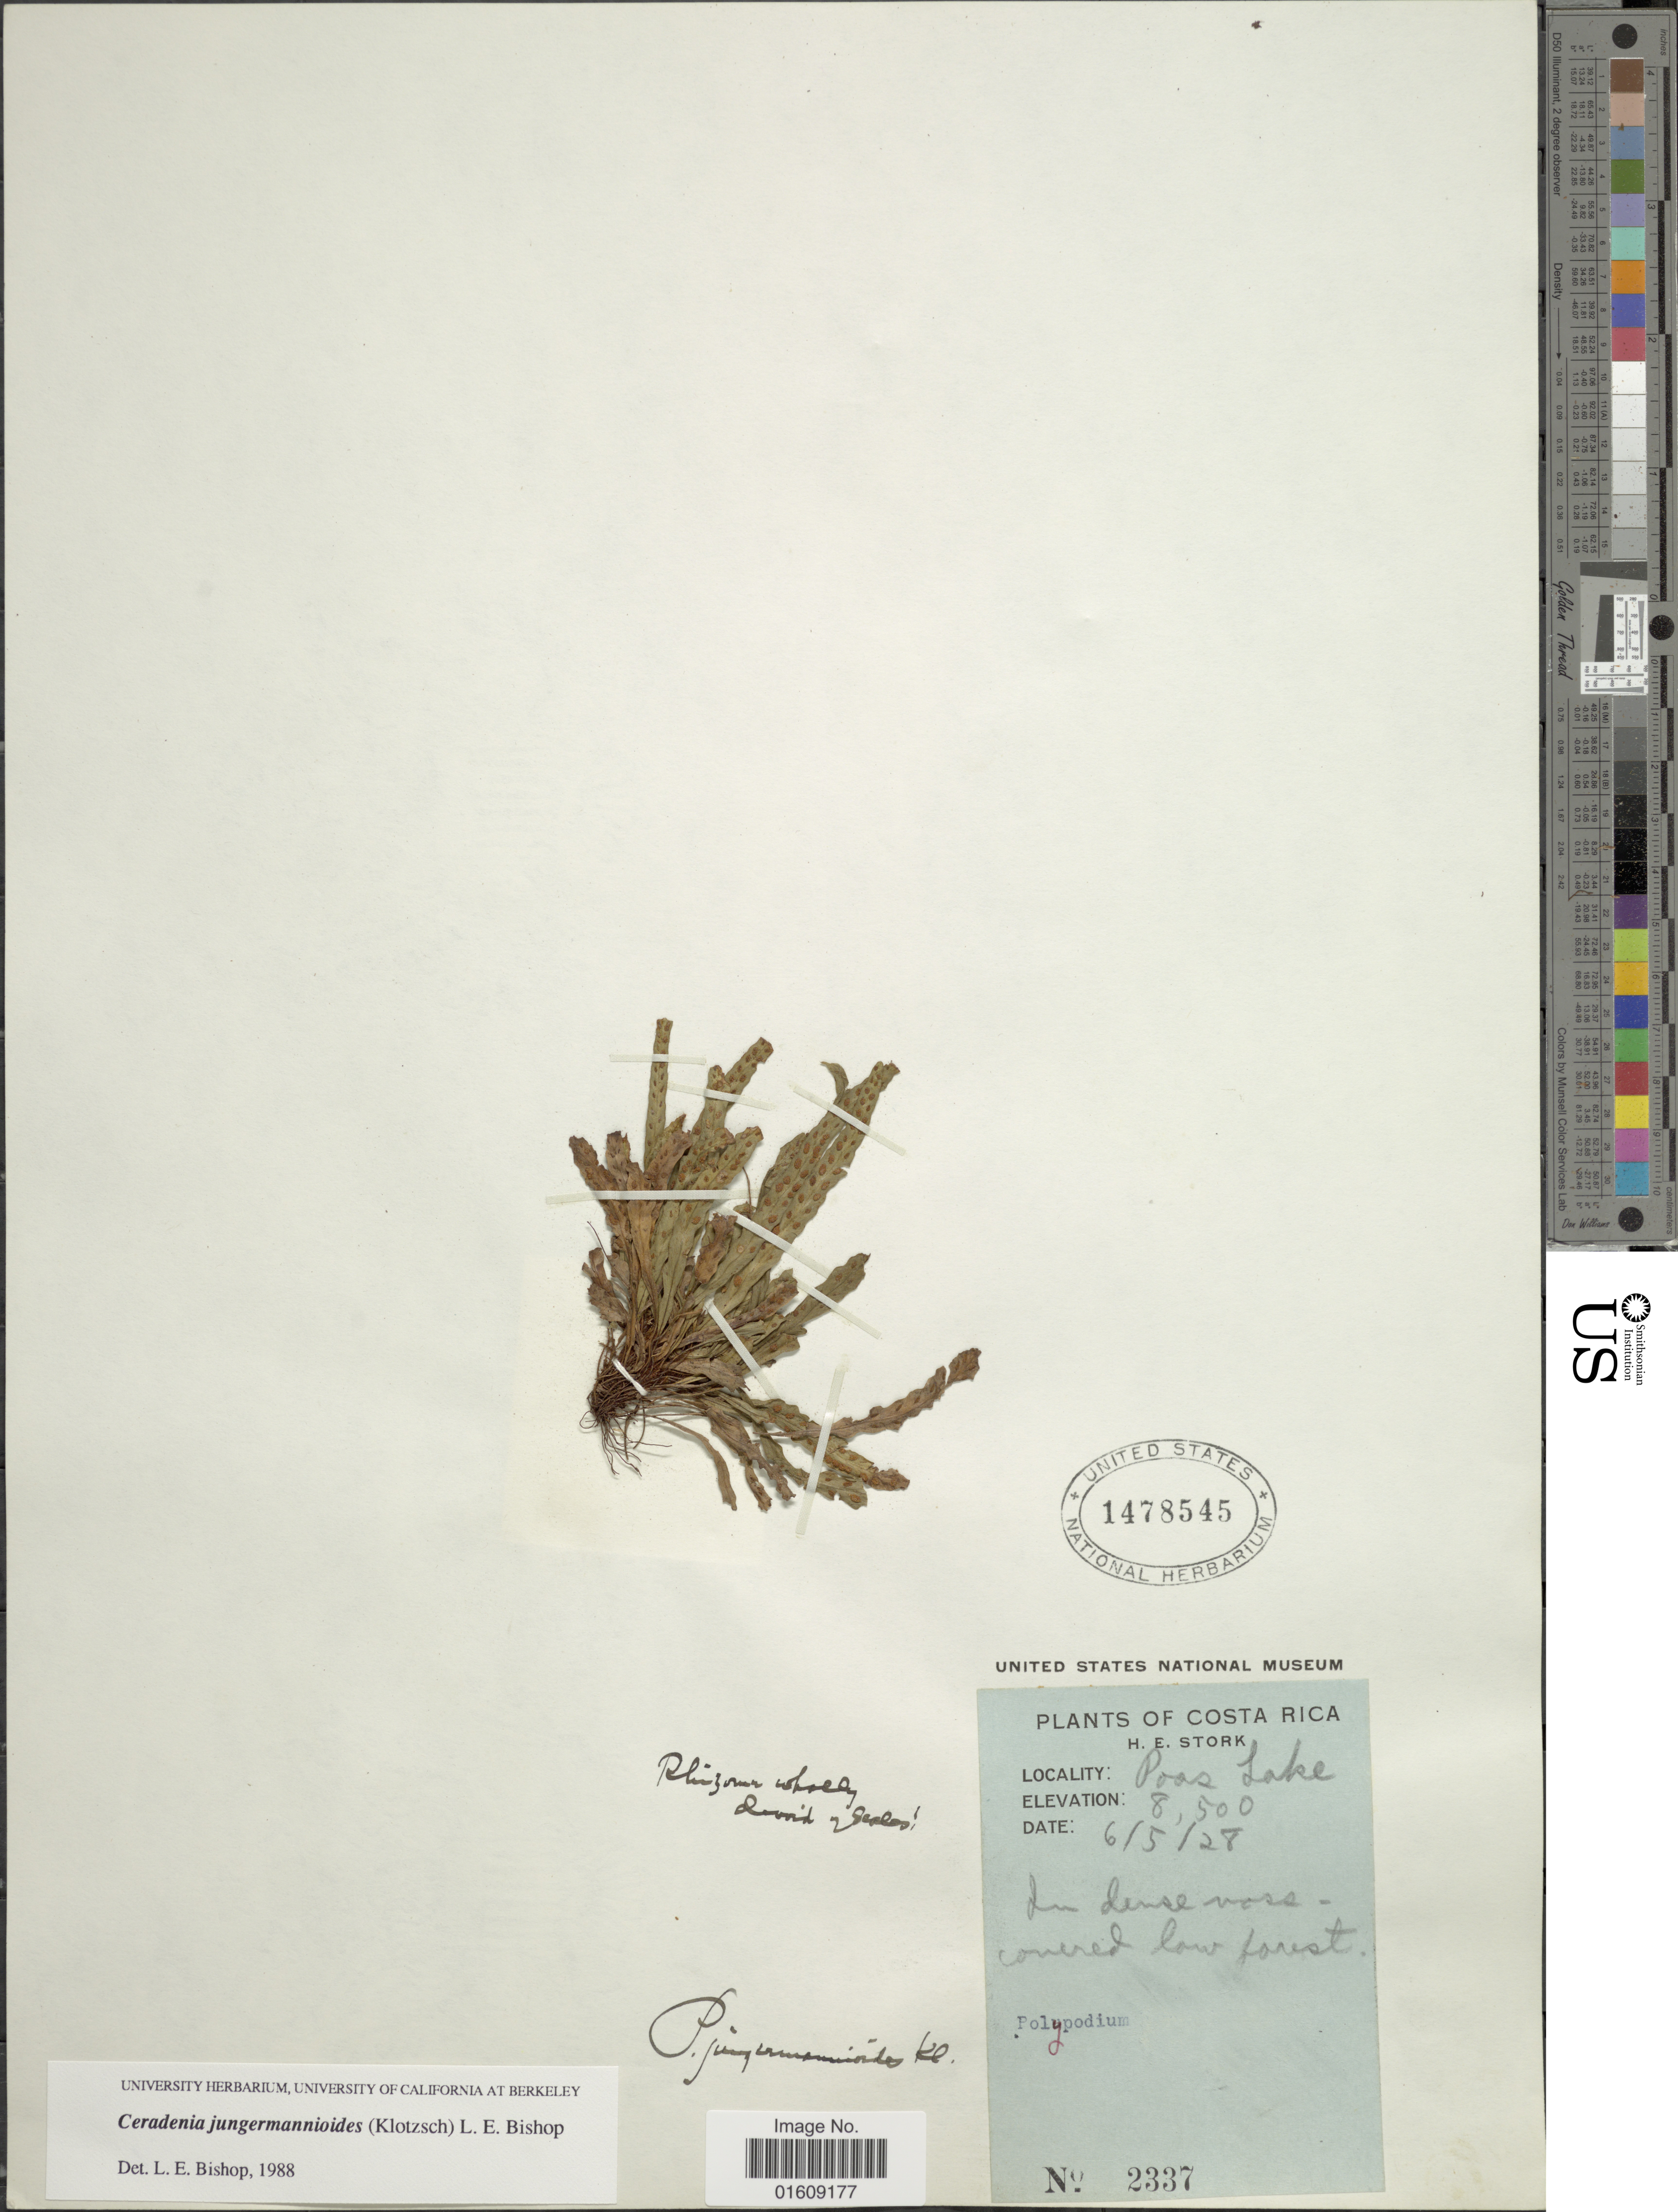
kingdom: Plantae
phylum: Tracheophyta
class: Polypodiopsida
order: Polypodiales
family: Polypodiaceae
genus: Ceradenia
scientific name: Ceradenia jungermannioides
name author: (Klotzsch) L.E. Bishop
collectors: H. E. Stork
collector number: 2337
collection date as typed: Transcribed d/m/y: 6/5/28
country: Costa Rica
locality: Costa Rica, Poas Lake.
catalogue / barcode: US 1478545